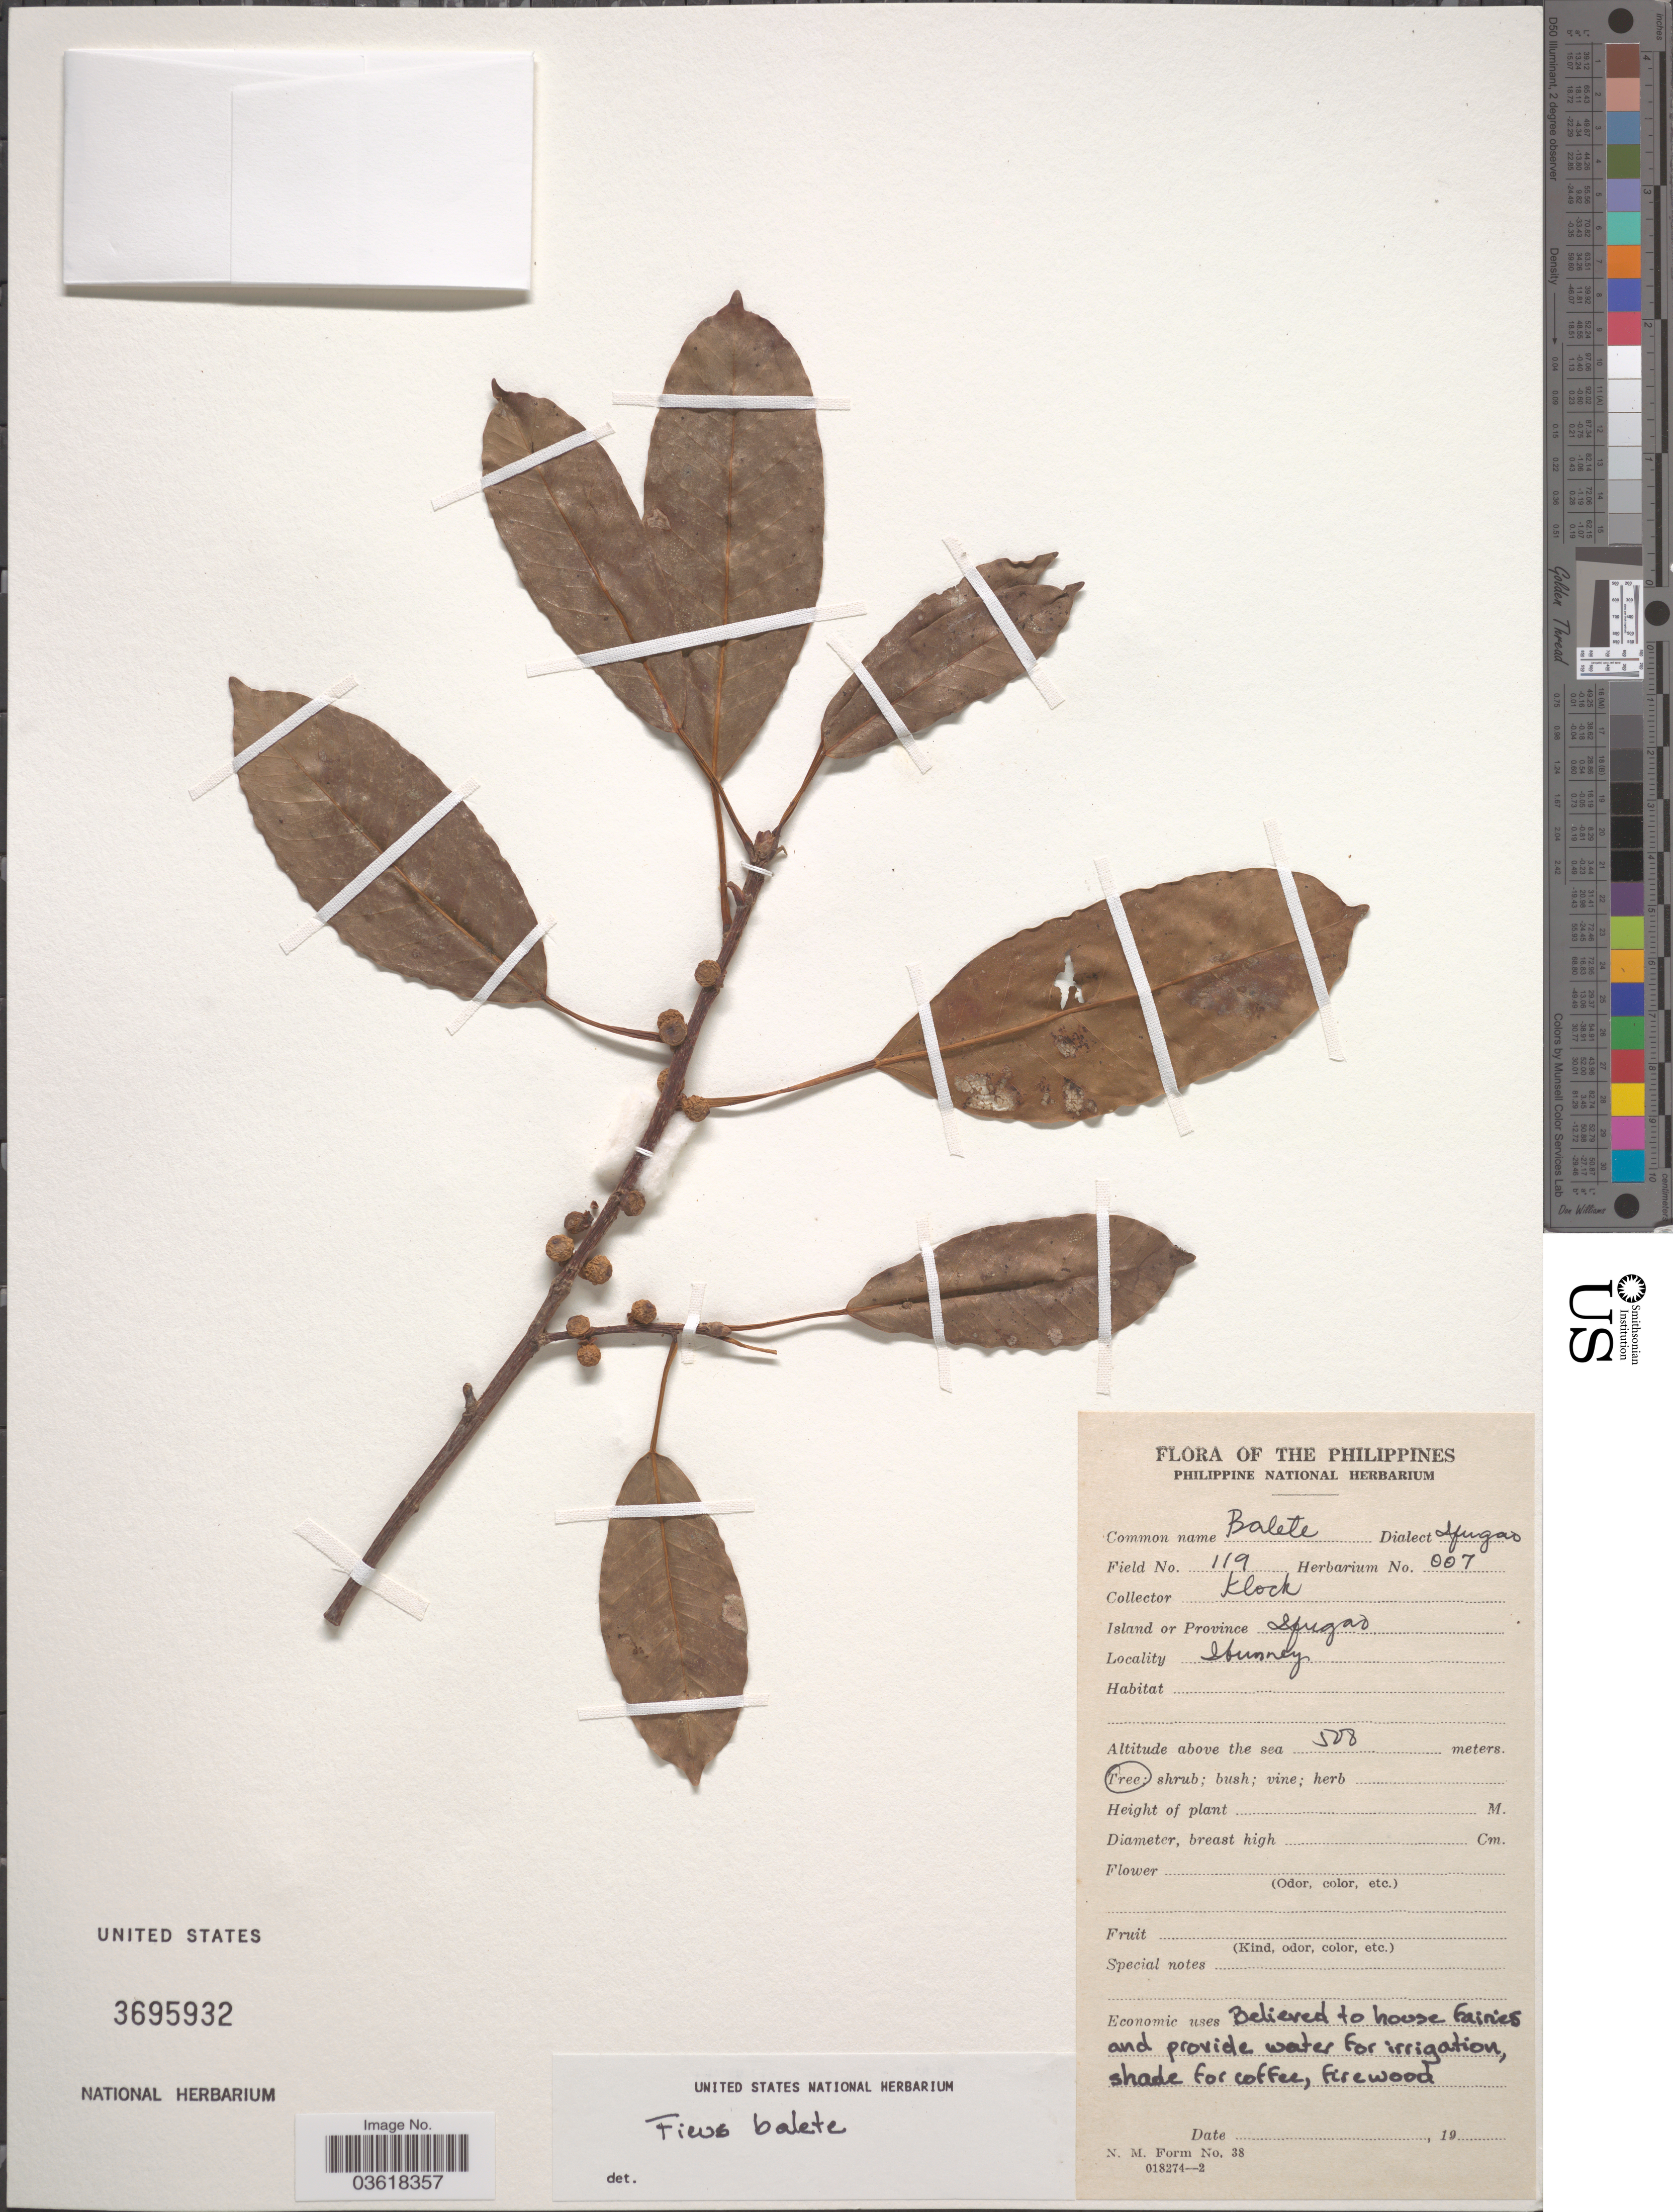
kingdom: Plantae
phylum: Tracheophyta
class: Magnoliopsida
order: Rosales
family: Moraceae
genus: Ficus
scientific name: Ficus balete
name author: Merr.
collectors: Klock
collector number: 119/007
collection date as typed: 19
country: Philippines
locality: Island or Province Ifugao. Ibunney.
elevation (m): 508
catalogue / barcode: US 3695932